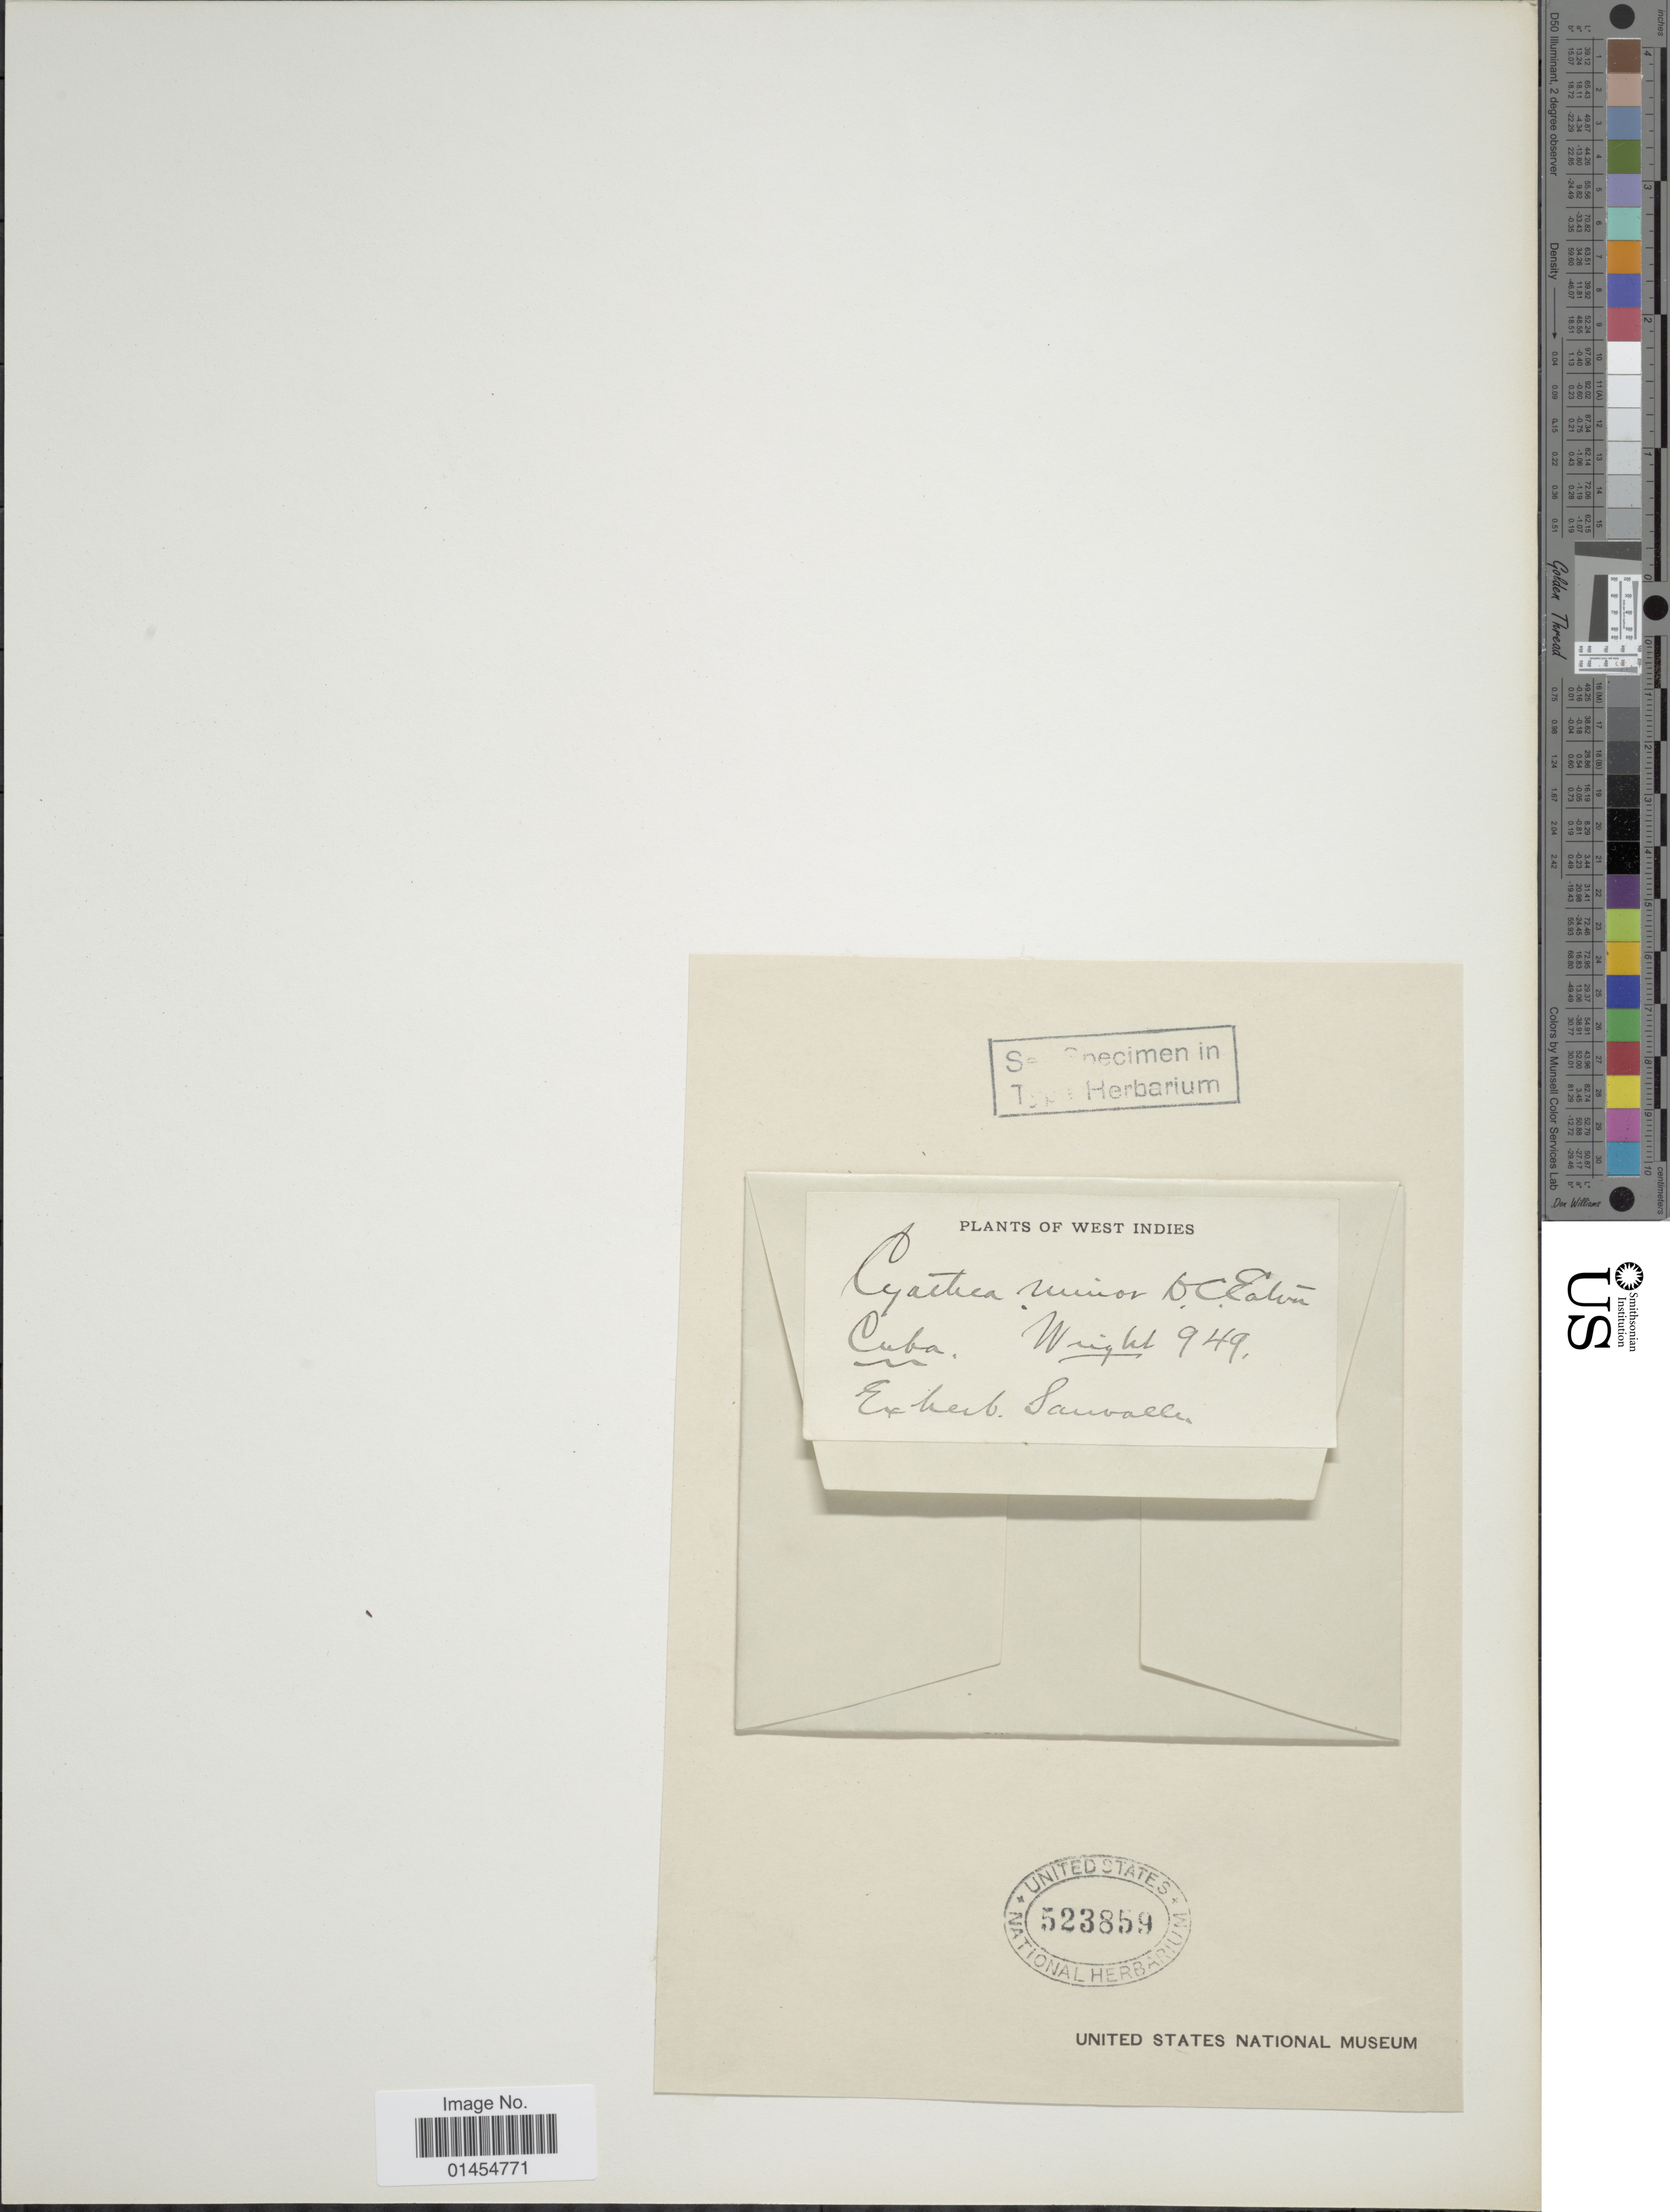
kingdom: Plantae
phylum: Tracheophyta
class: Polypodiopsida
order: Cyatheales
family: Cyatheaceae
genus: Alsophila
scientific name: Alsophila minor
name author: (D.C. Eaton) R.M. Tryon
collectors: Wright, --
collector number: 949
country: Cuba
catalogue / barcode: US 523859